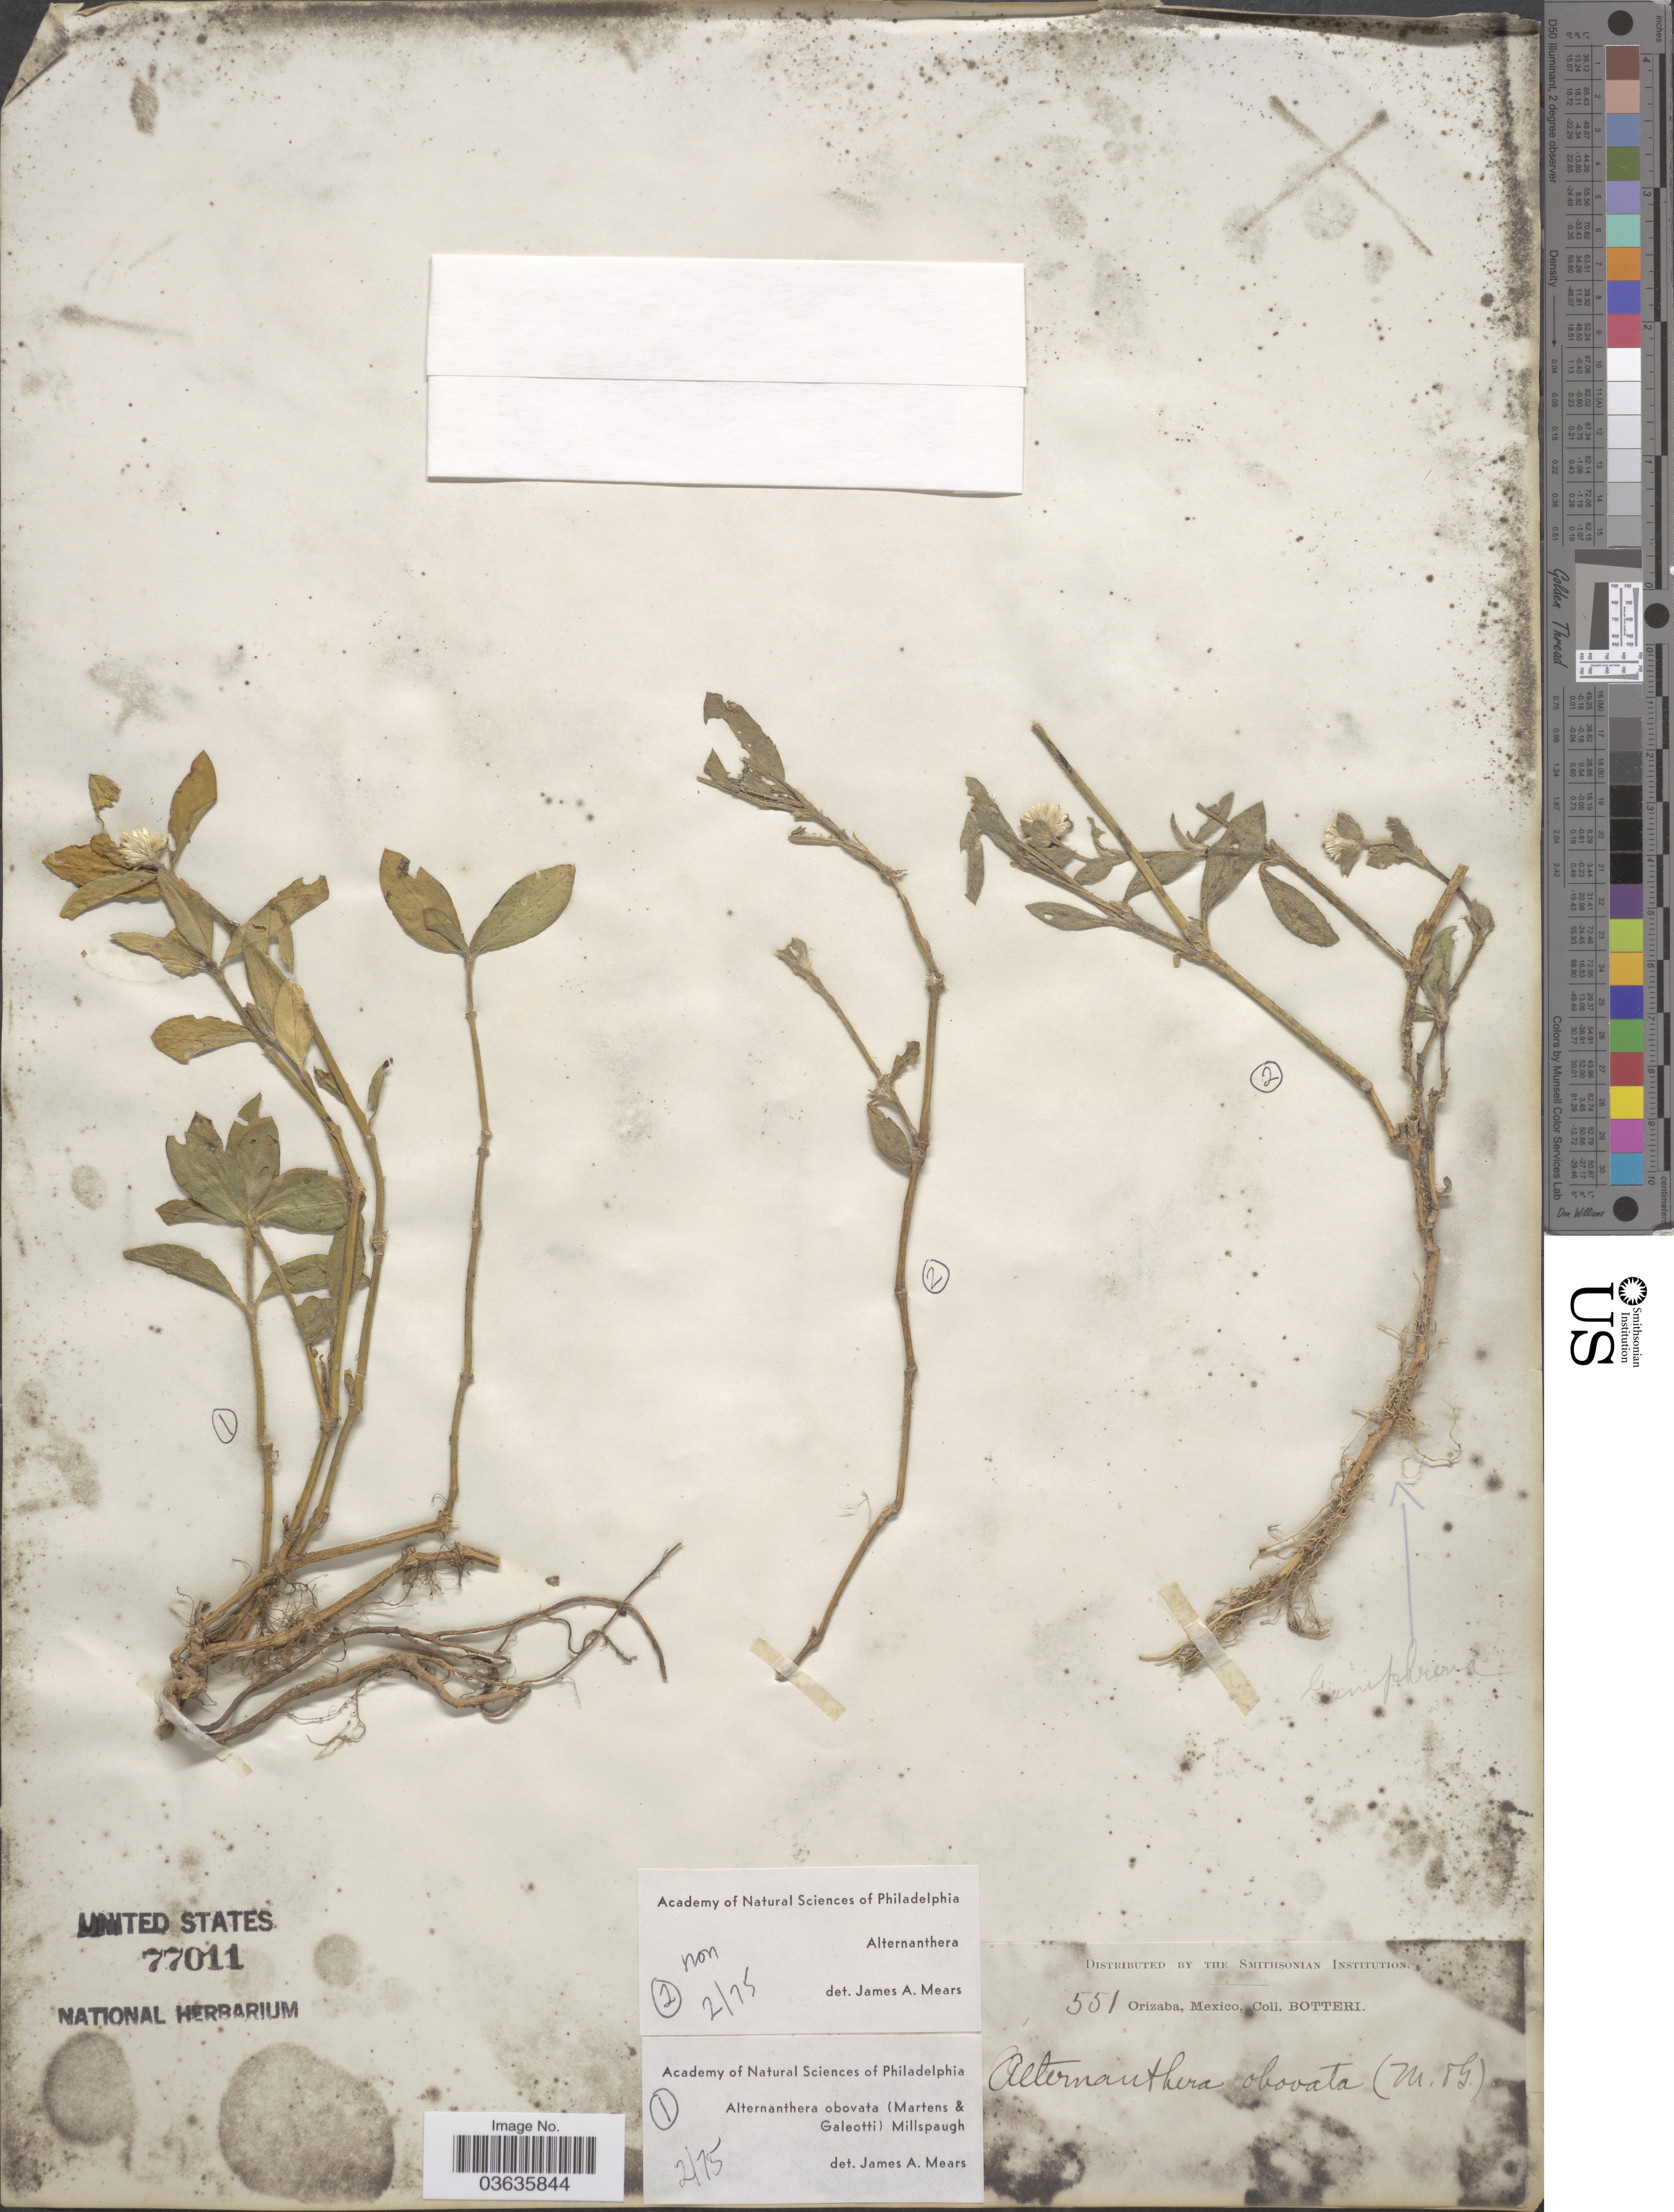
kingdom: Plantae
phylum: Tracheophyta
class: Magnoliopsida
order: Caryophyllales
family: Amaranthaceae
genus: Alternanthera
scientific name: Alternanthera obovata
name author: (M. Martens) Millsp.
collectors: -. Botteri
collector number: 551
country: Mexico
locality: Orizaba.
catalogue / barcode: US 77011